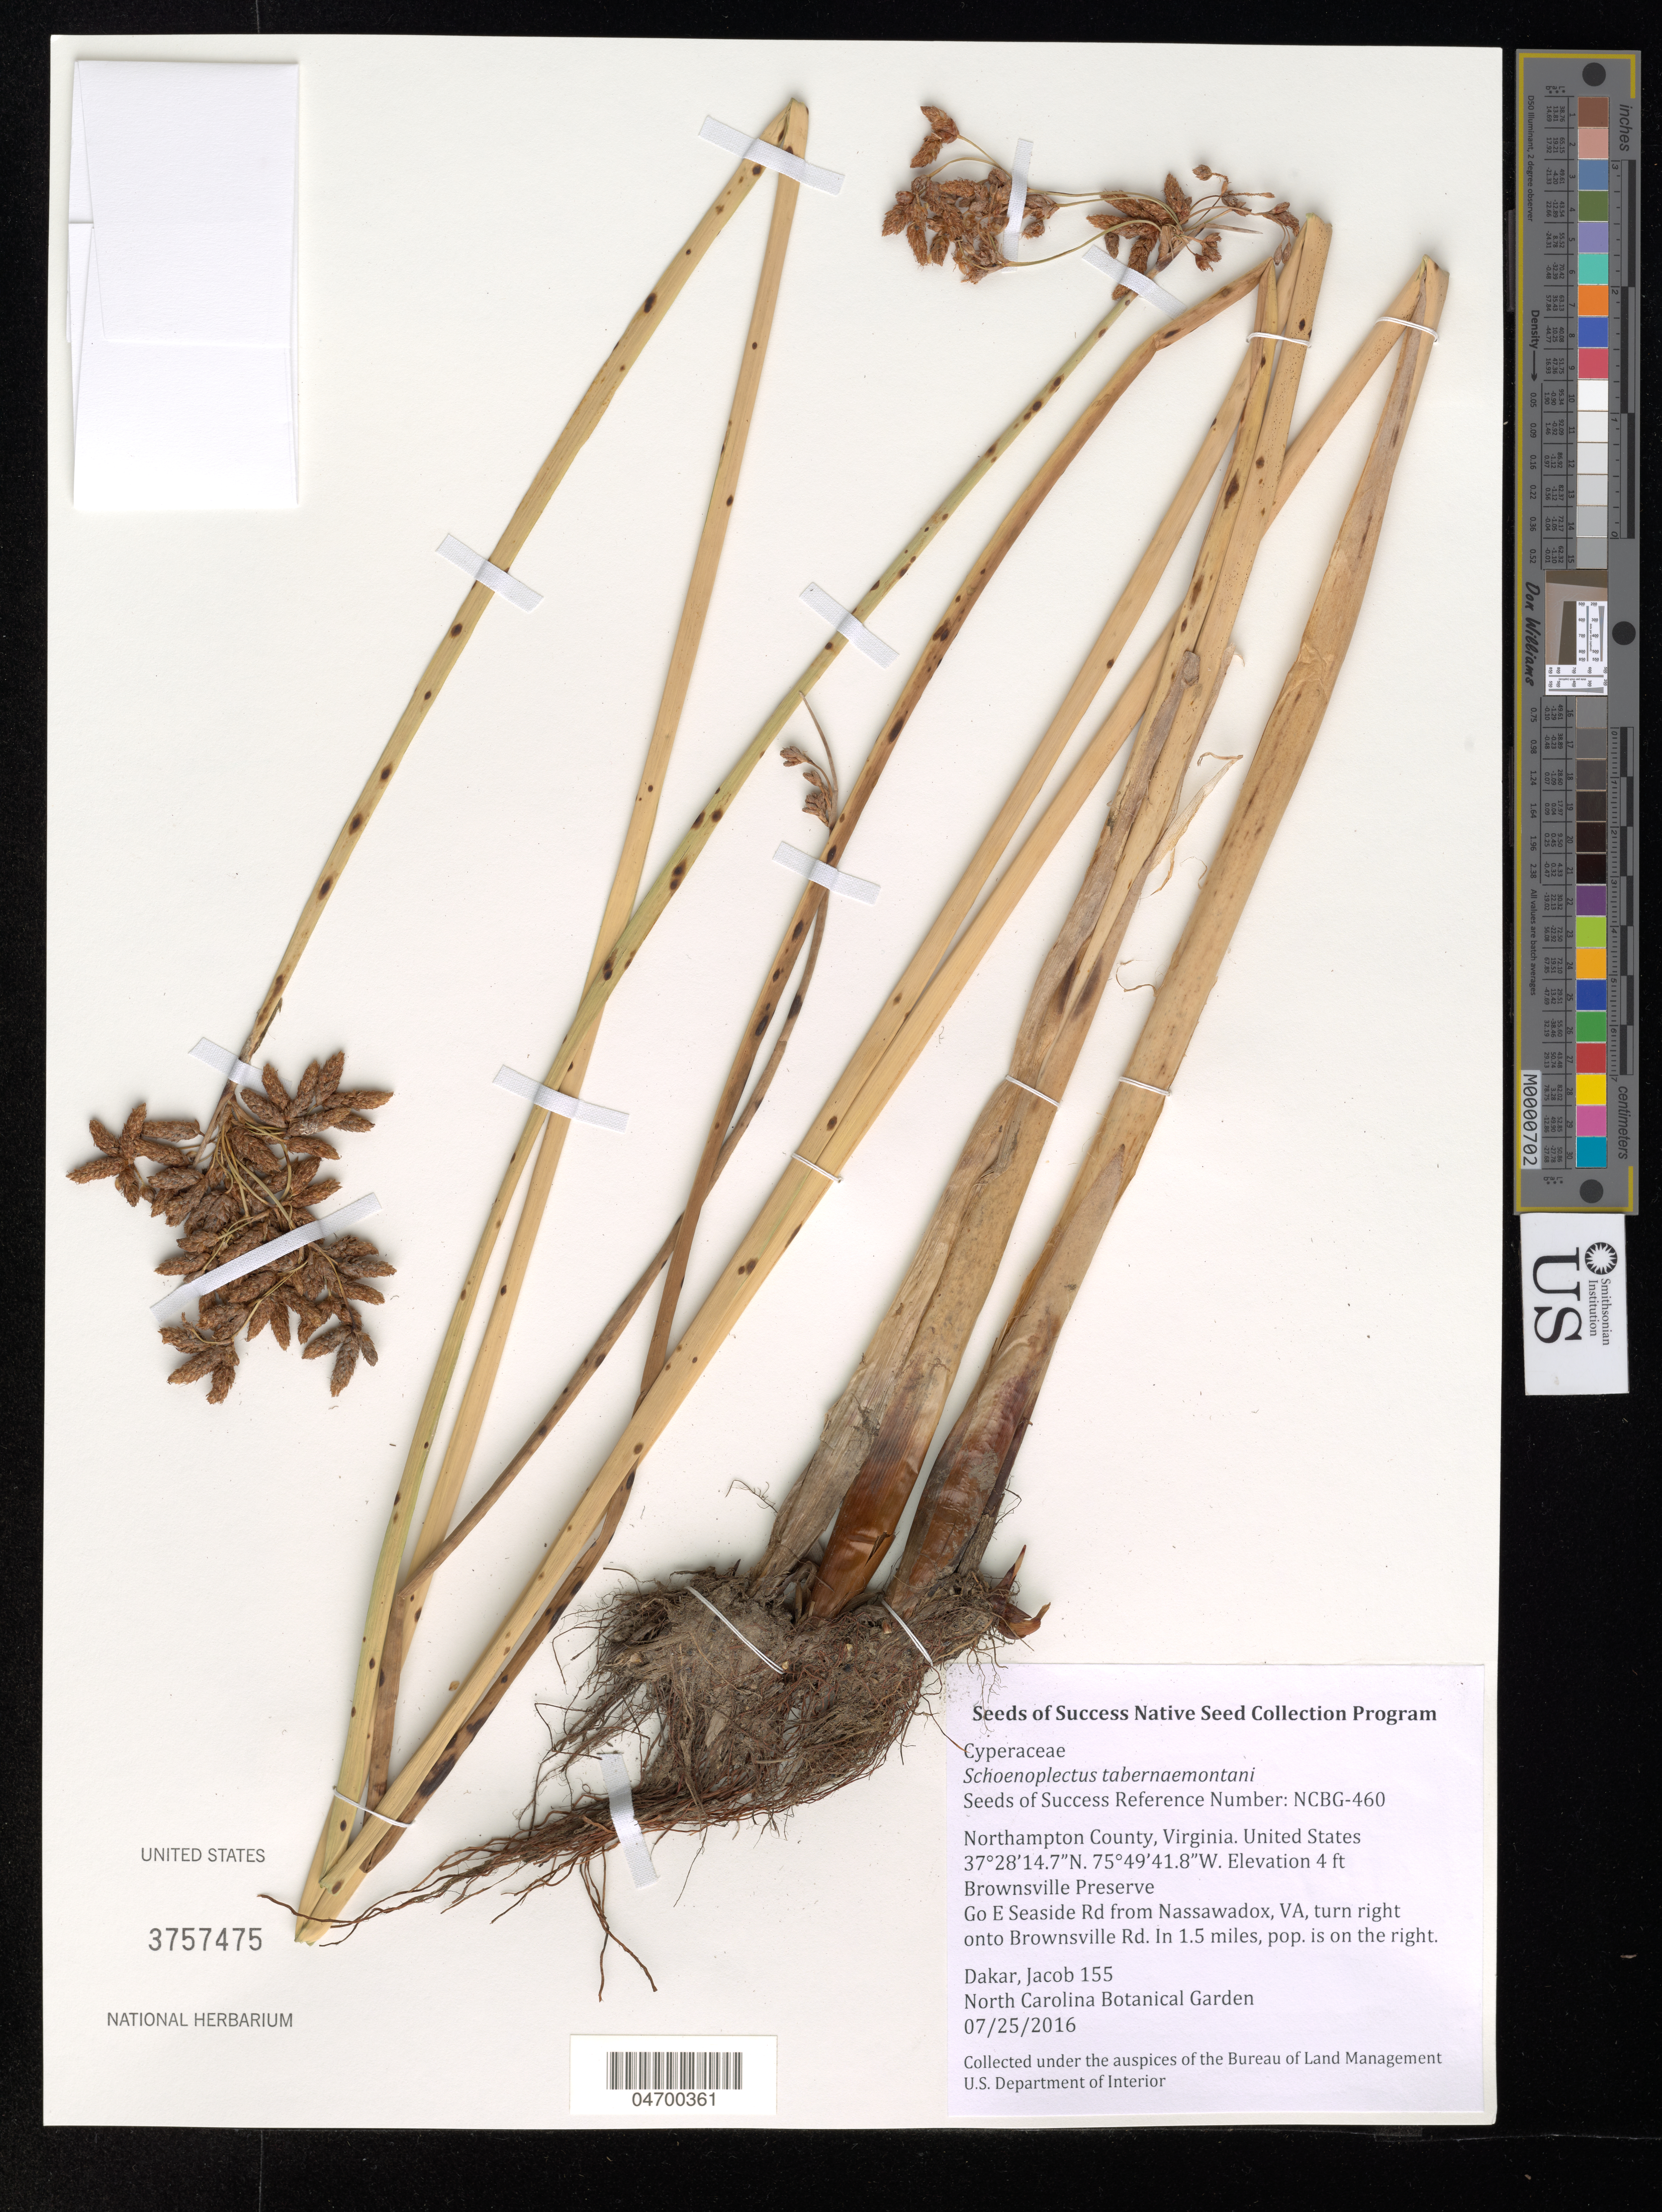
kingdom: Plantae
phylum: Tracheophyta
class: Liliopsida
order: Poales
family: Cyperaceae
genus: Schoenoplectus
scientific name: Schoenoplectus tabernaemontani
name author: (C.C. Gmel.) Palla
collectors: J. Dakar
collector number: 155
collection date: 2016-07-25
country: United States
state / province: Virginia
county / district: Northampton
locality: Northampton County. Brownsville Preserve Go E Seaside Rd from Nassawadox, VA, turn right onto Brownsville Rd. in 1.5 miles, pop. is on the right.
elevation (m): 1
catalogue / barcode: US 3757475